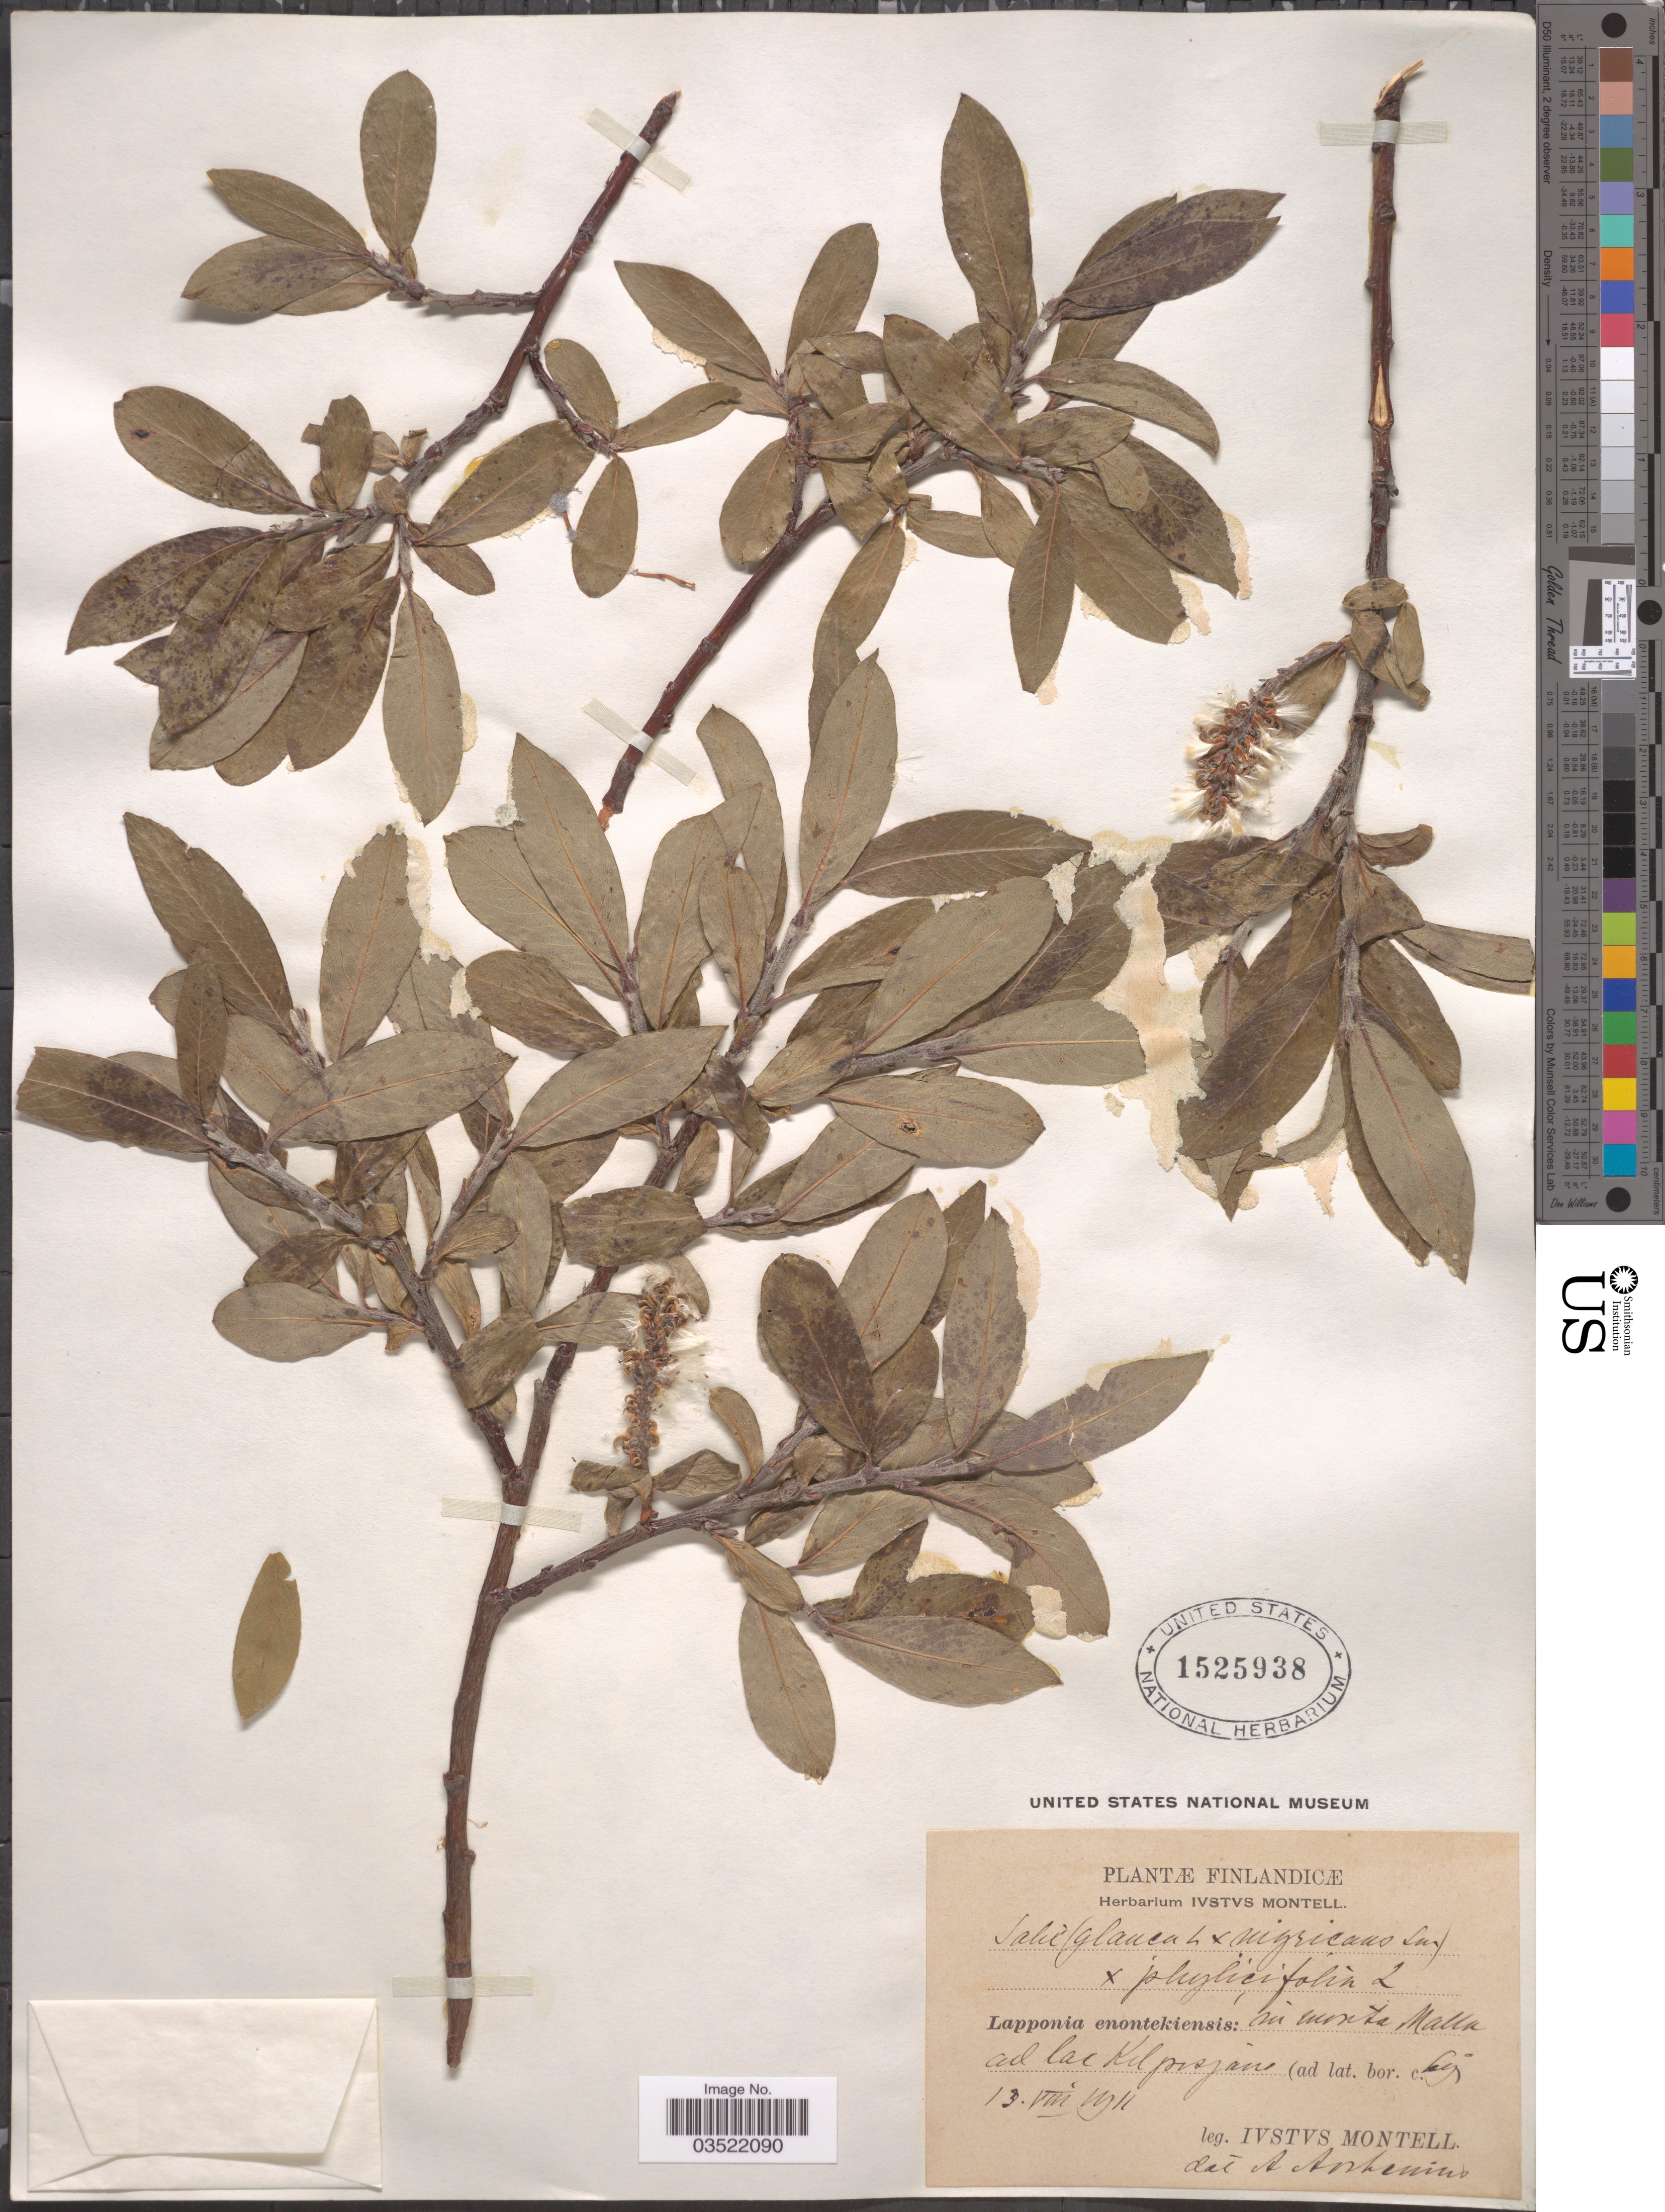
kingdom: Plantae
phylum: Tracheophyta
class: Magnoliopsida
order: Malpighiales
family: Salicaceae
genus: Salix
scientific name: Salix glauca x S. nigricans Sm. x S. phylicifolia L.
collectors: I. Montell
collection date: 1911-08-13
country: Finland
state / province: Lappi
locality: Malla, Kilpisjärvi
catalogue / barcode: US 1525938